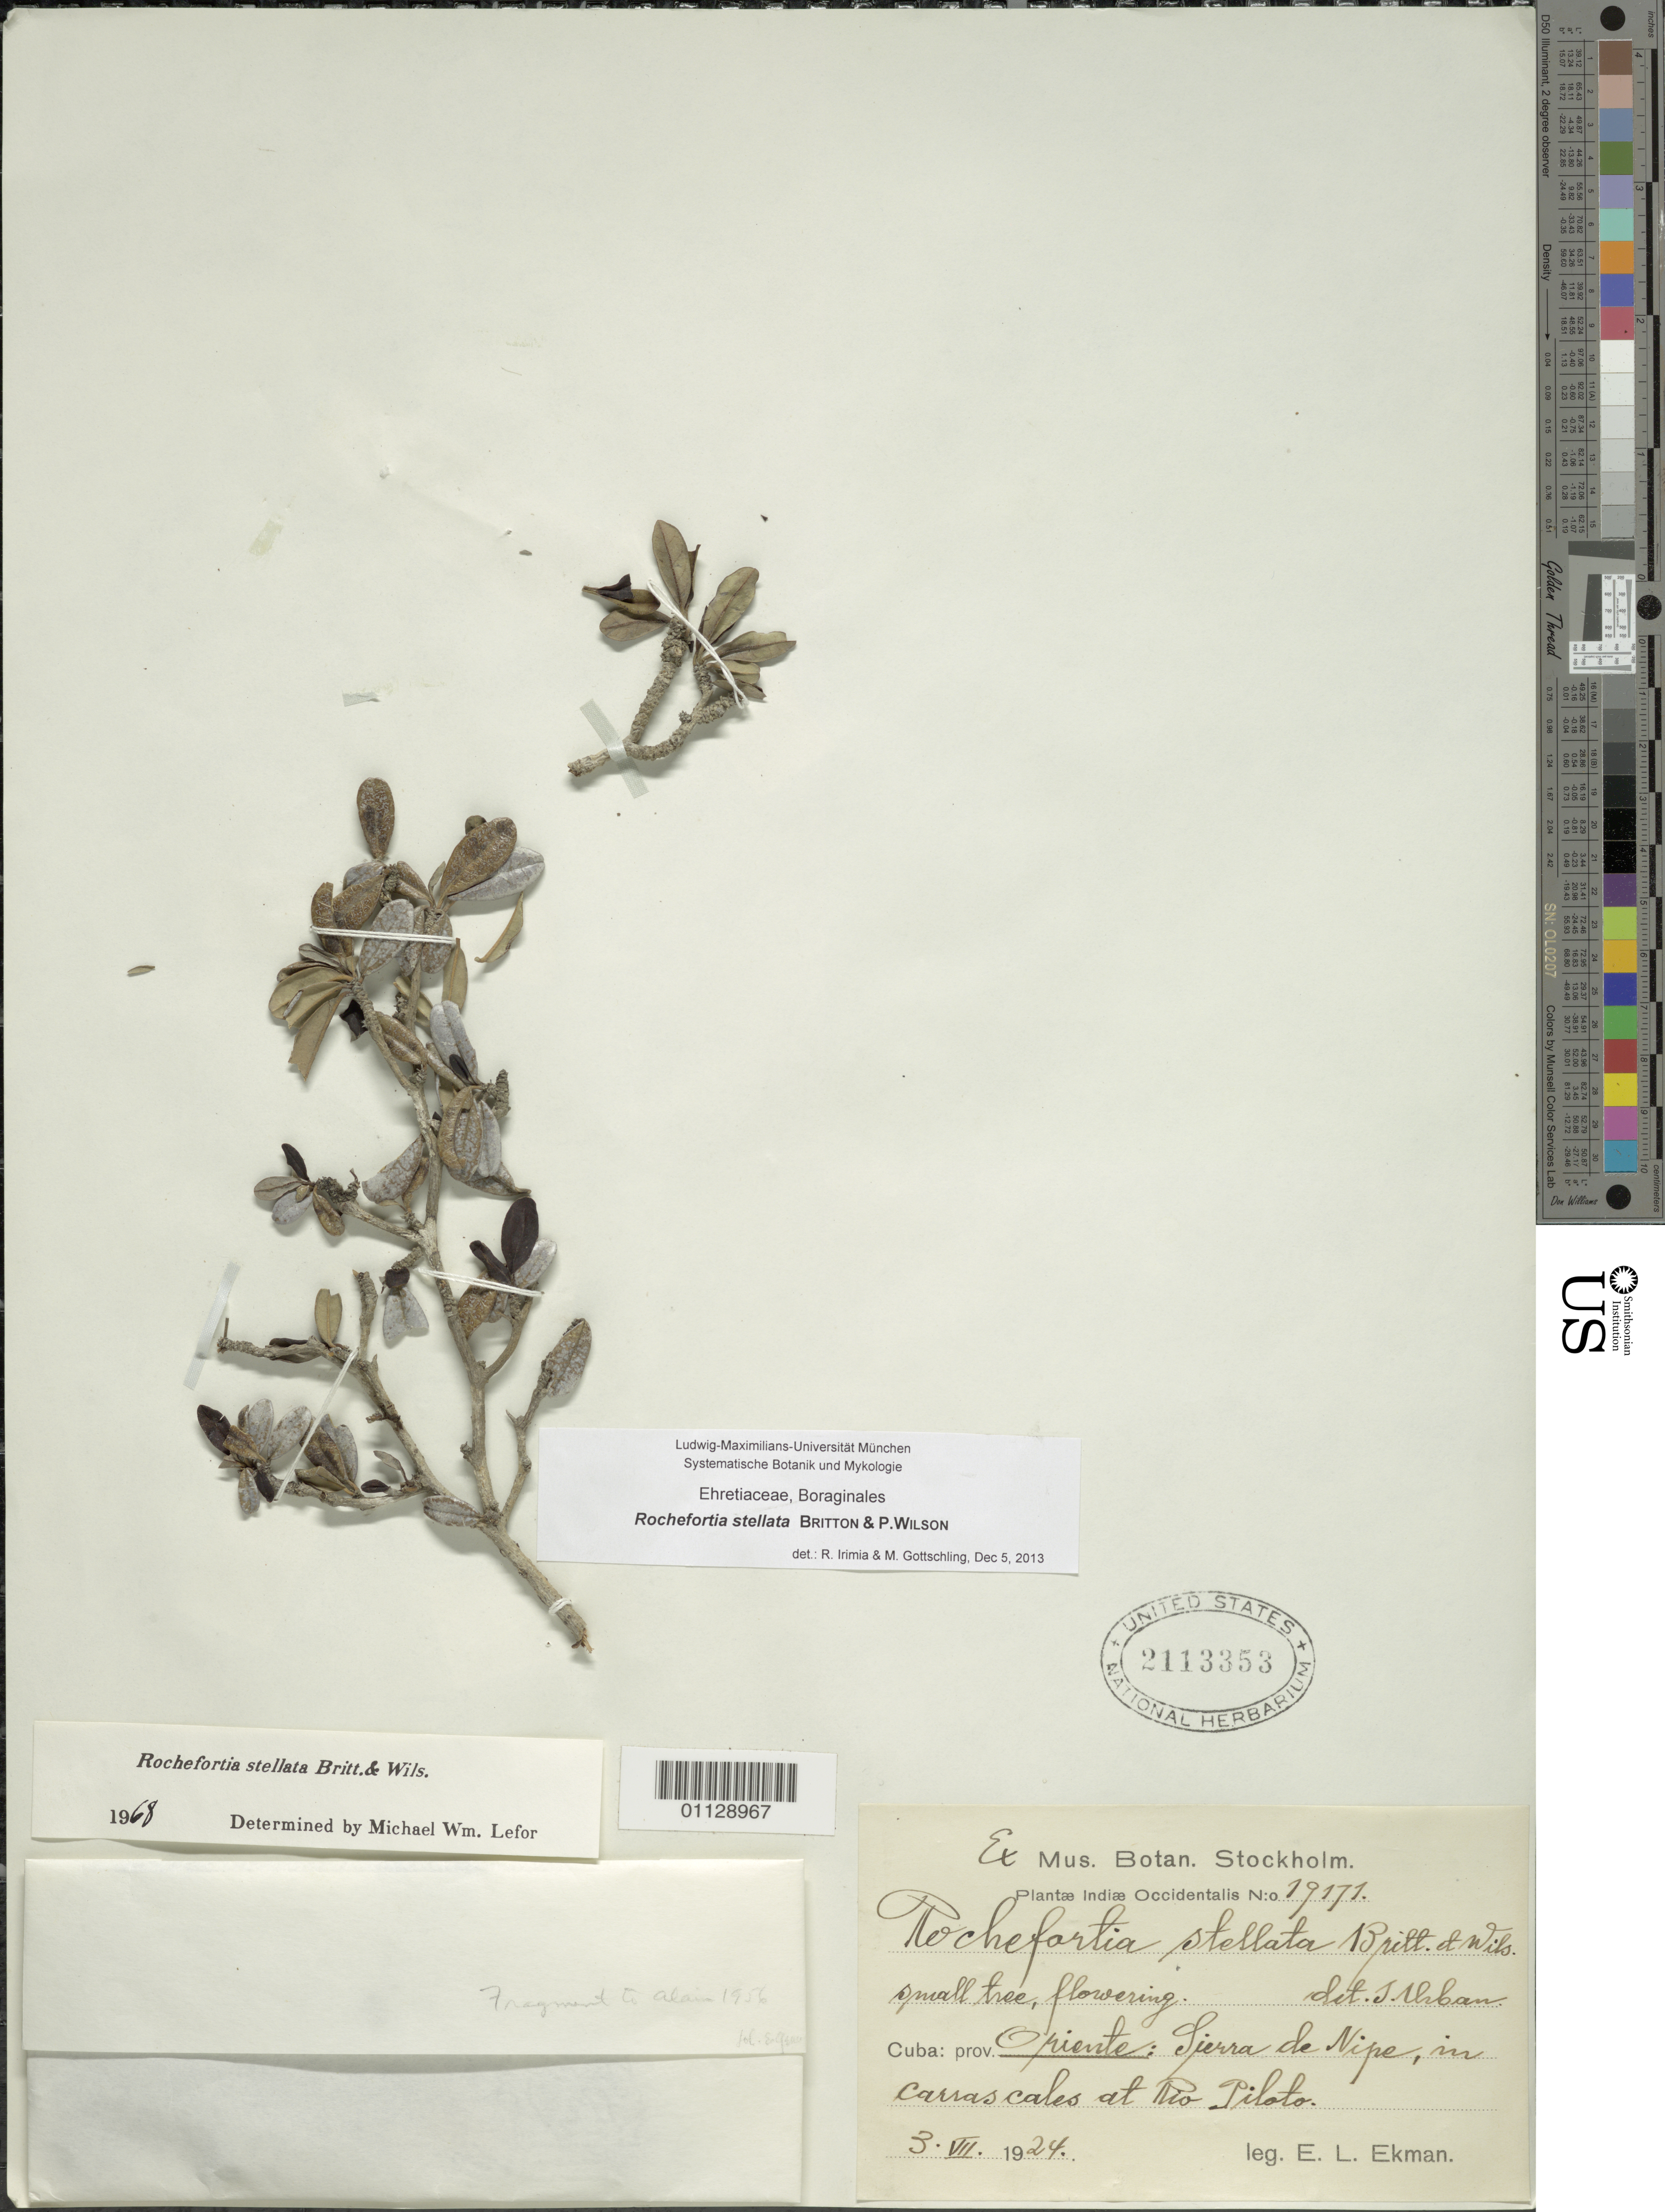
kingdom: Plantae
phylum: Tracheophyta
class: Magnoliopsida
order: Boraginales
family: Ehretiaceae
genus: Rochefortia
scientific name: Rochefortia stellata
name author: Britton & P. Wilson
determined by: Irimia, R.; Gottschling, M.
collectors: E. L. Ekman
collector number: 19171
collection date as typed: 03 Aug 1924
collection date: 1924-08-03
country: Cuba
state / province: Oriente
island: Cuba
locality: Oriente, Sierra de Nipe, in Carrascales at Rio Pilato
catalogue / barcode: US 2113353